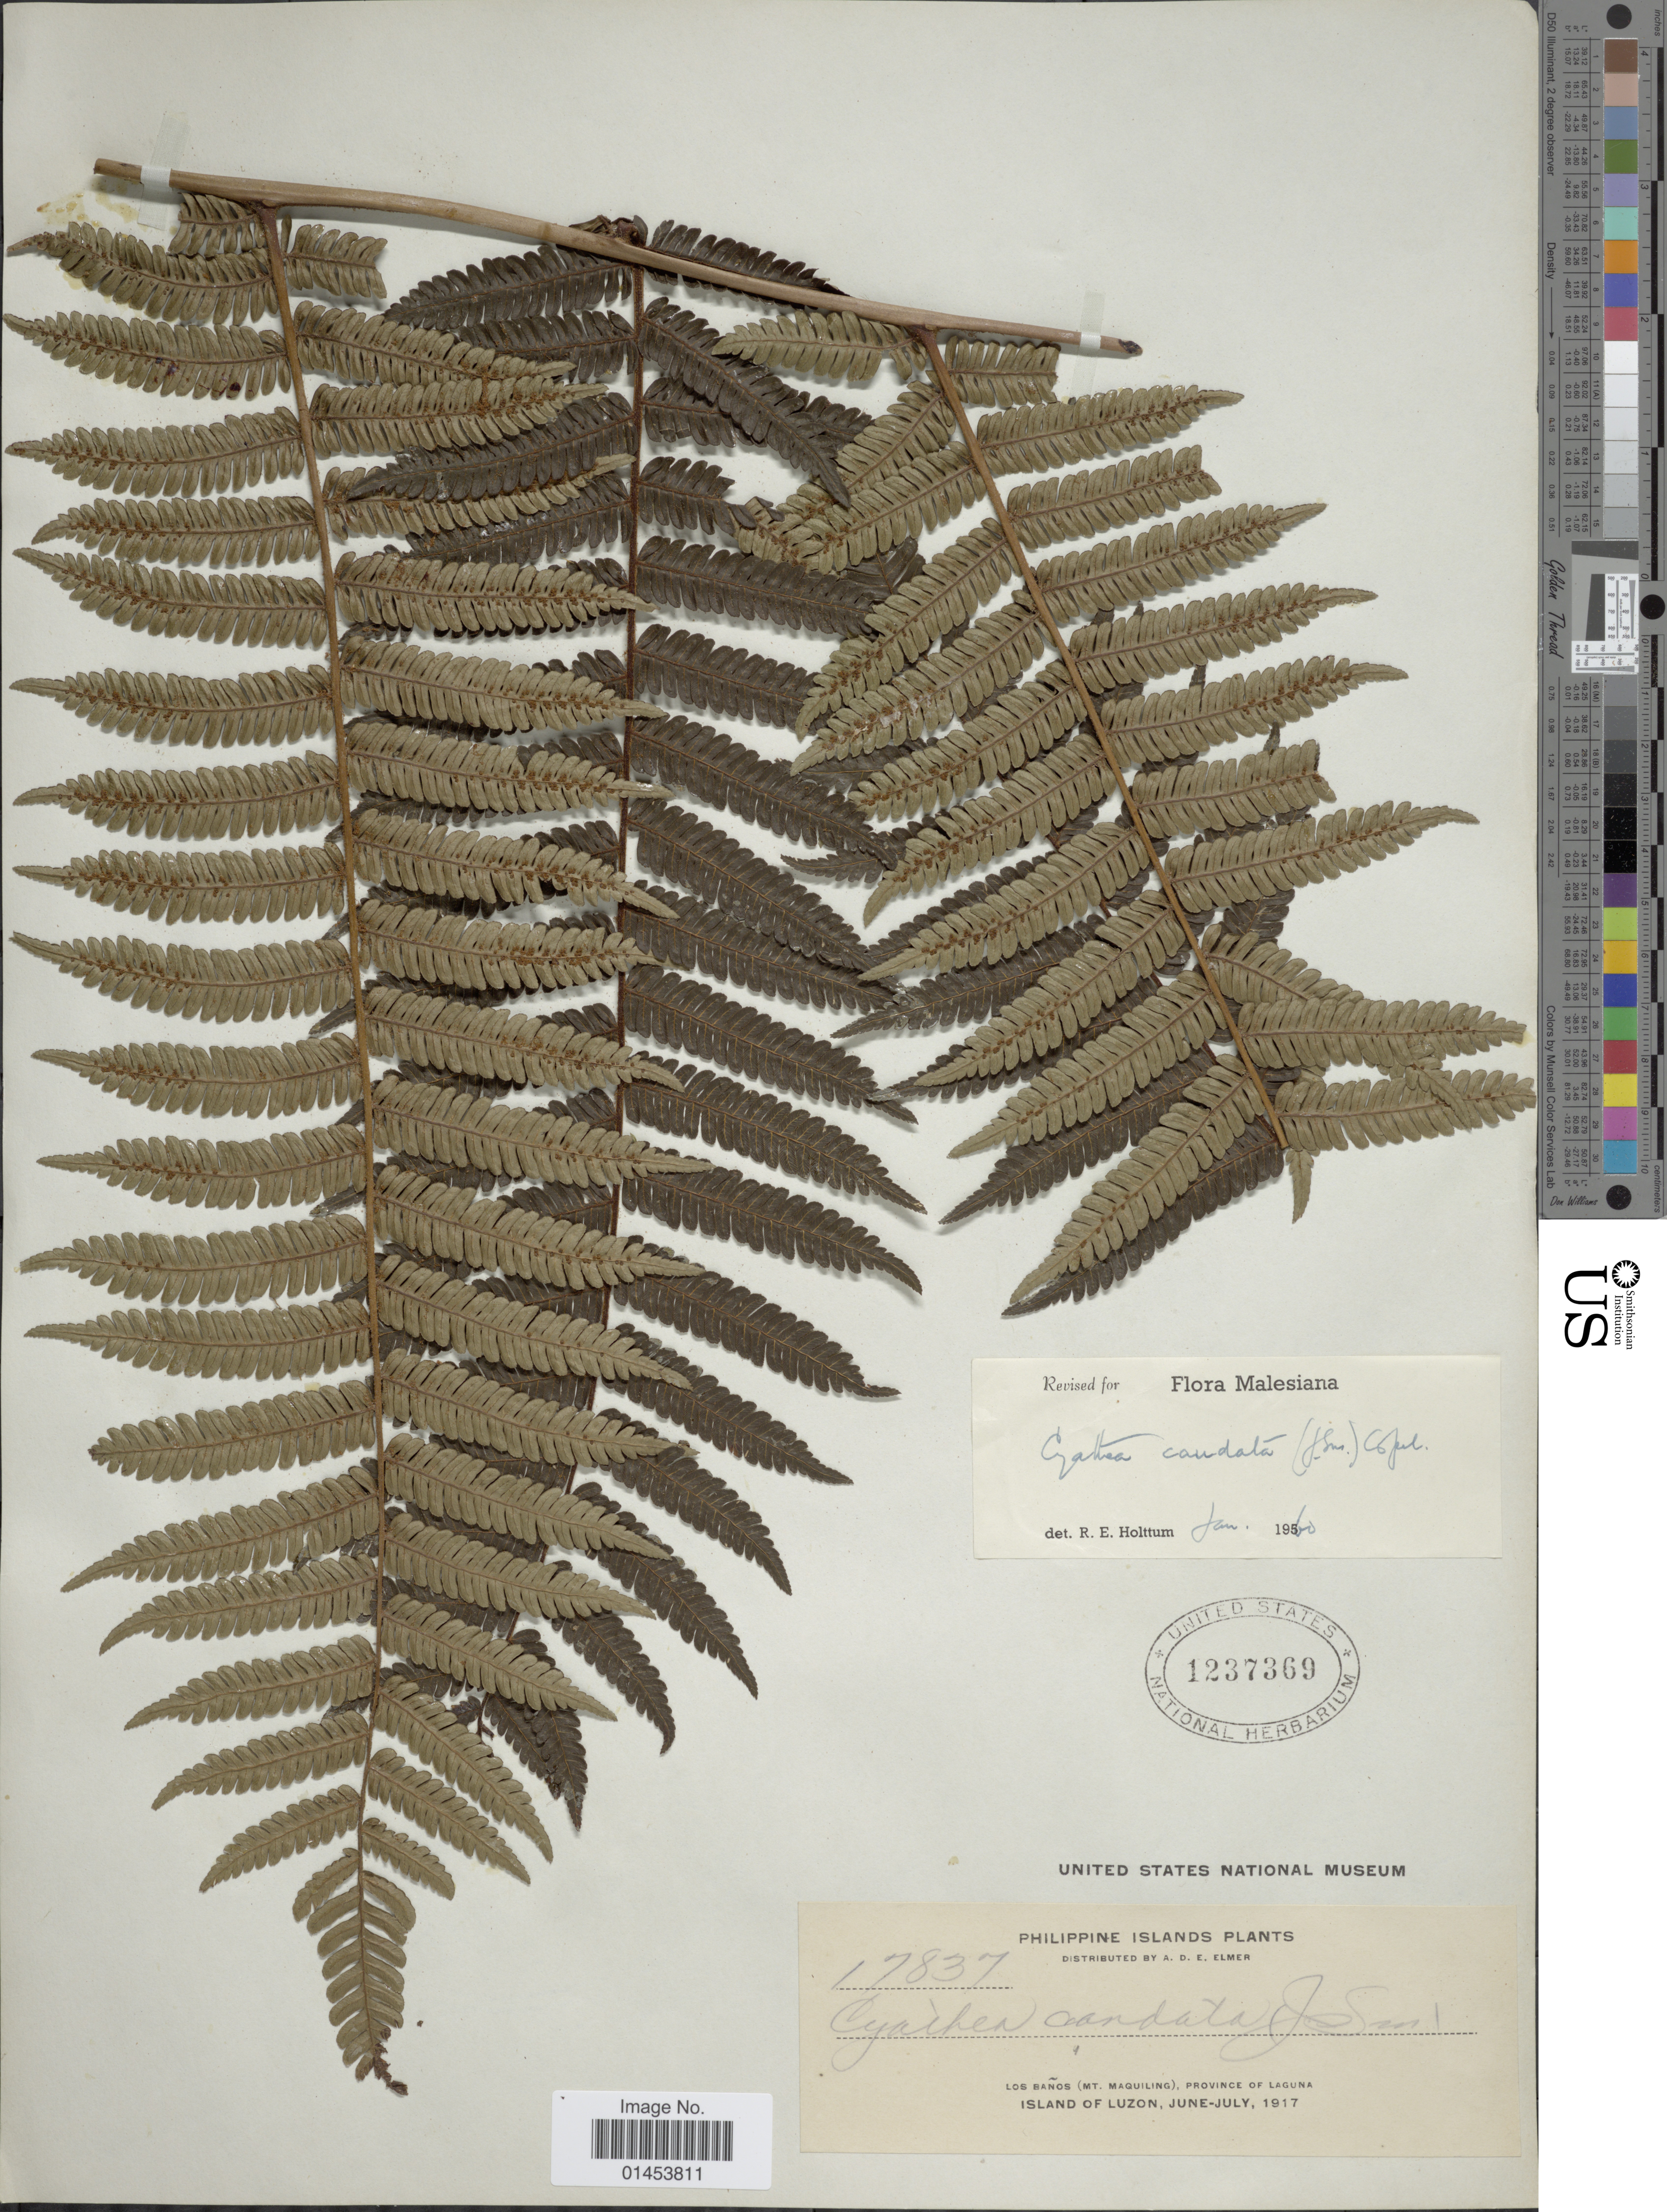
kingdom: Plantae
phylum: Tracheophyta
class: Polypodiopsida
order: Cyatheales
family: Cyatheaceae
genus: Cyathea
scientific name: Cyathea caudata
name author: (Hook.) Copel.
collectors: A. D. E. Elmer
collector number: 17837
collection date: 1917-06/1917-07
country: Philippines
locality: Los Baños(Mt. Maquiling) province of Laguna, Island of Luzon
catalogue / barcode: US 1237369